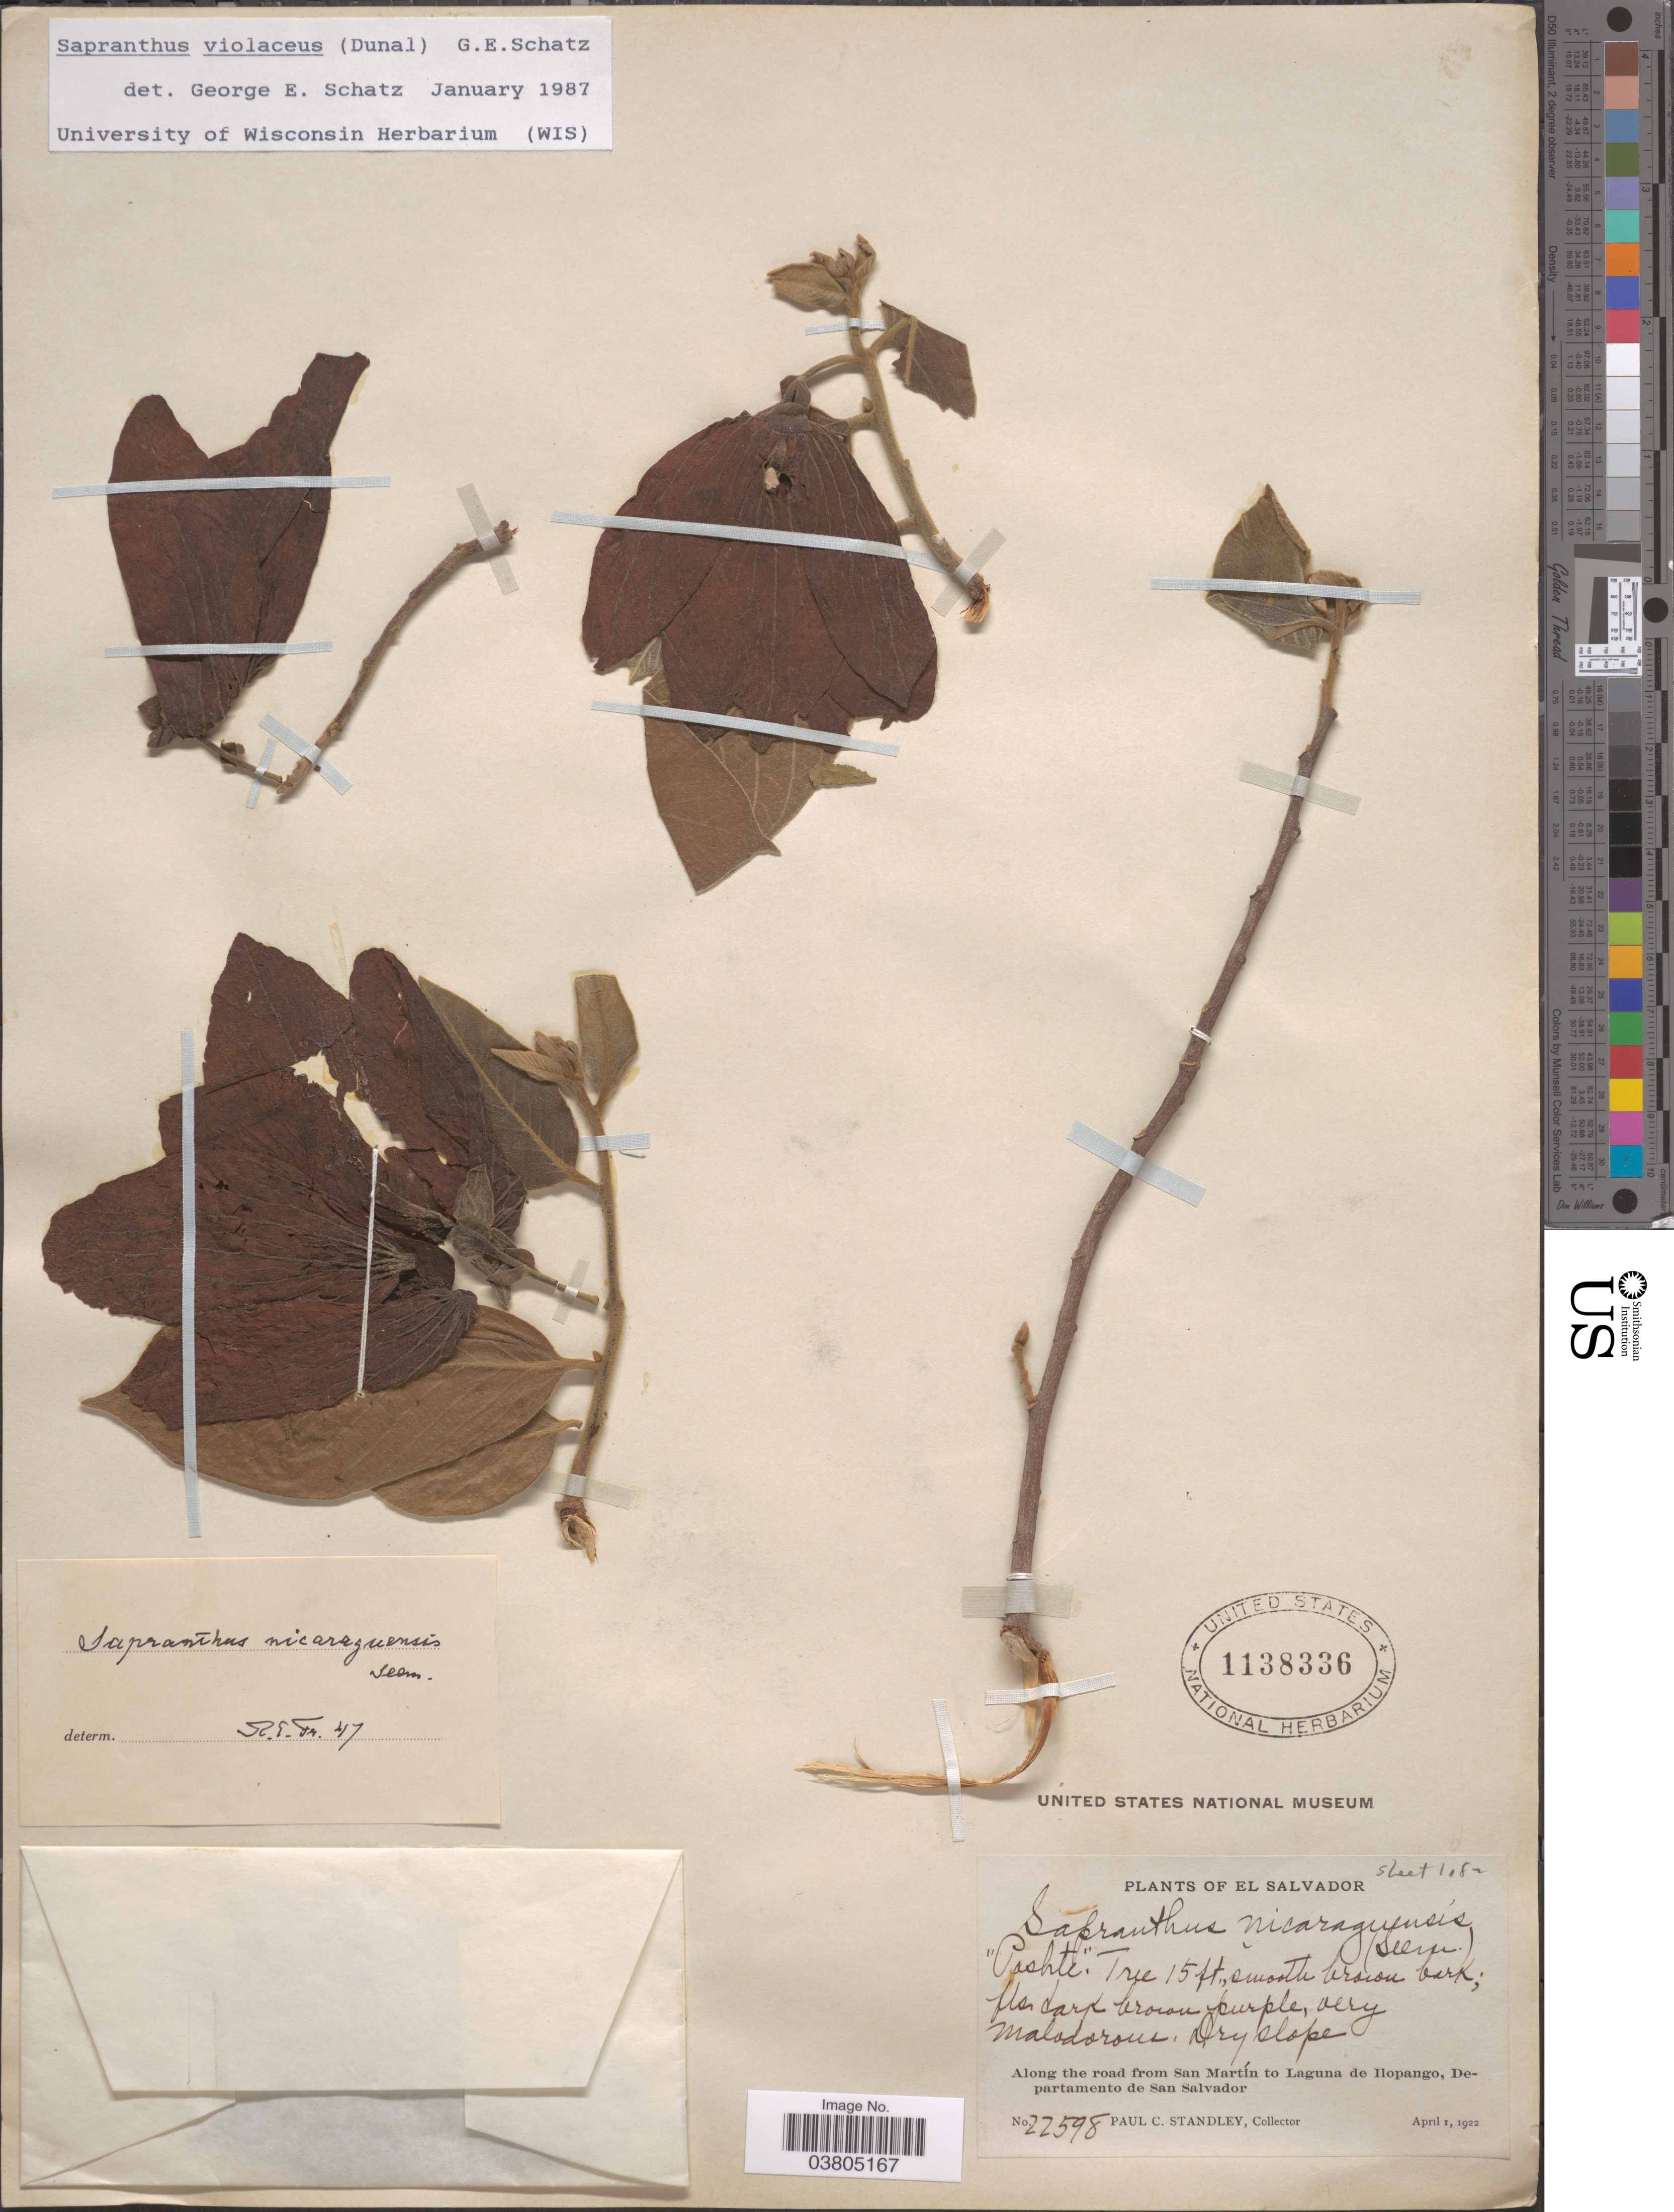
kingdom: Plantae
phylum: Tracheophyta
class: Magnoliopsida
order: Magnoliales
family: Annonaceae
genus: Sapranthus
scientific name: Sapranthus violaceus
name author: (Dunal) Saff.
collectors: P. C. Standley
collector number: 22598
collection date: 1922-04-01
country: El Salvador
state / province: San Salvador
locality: Along the road from San Martín to Laguna de Ilopango, Departamento de San Salvador.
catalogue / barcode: US 1138336